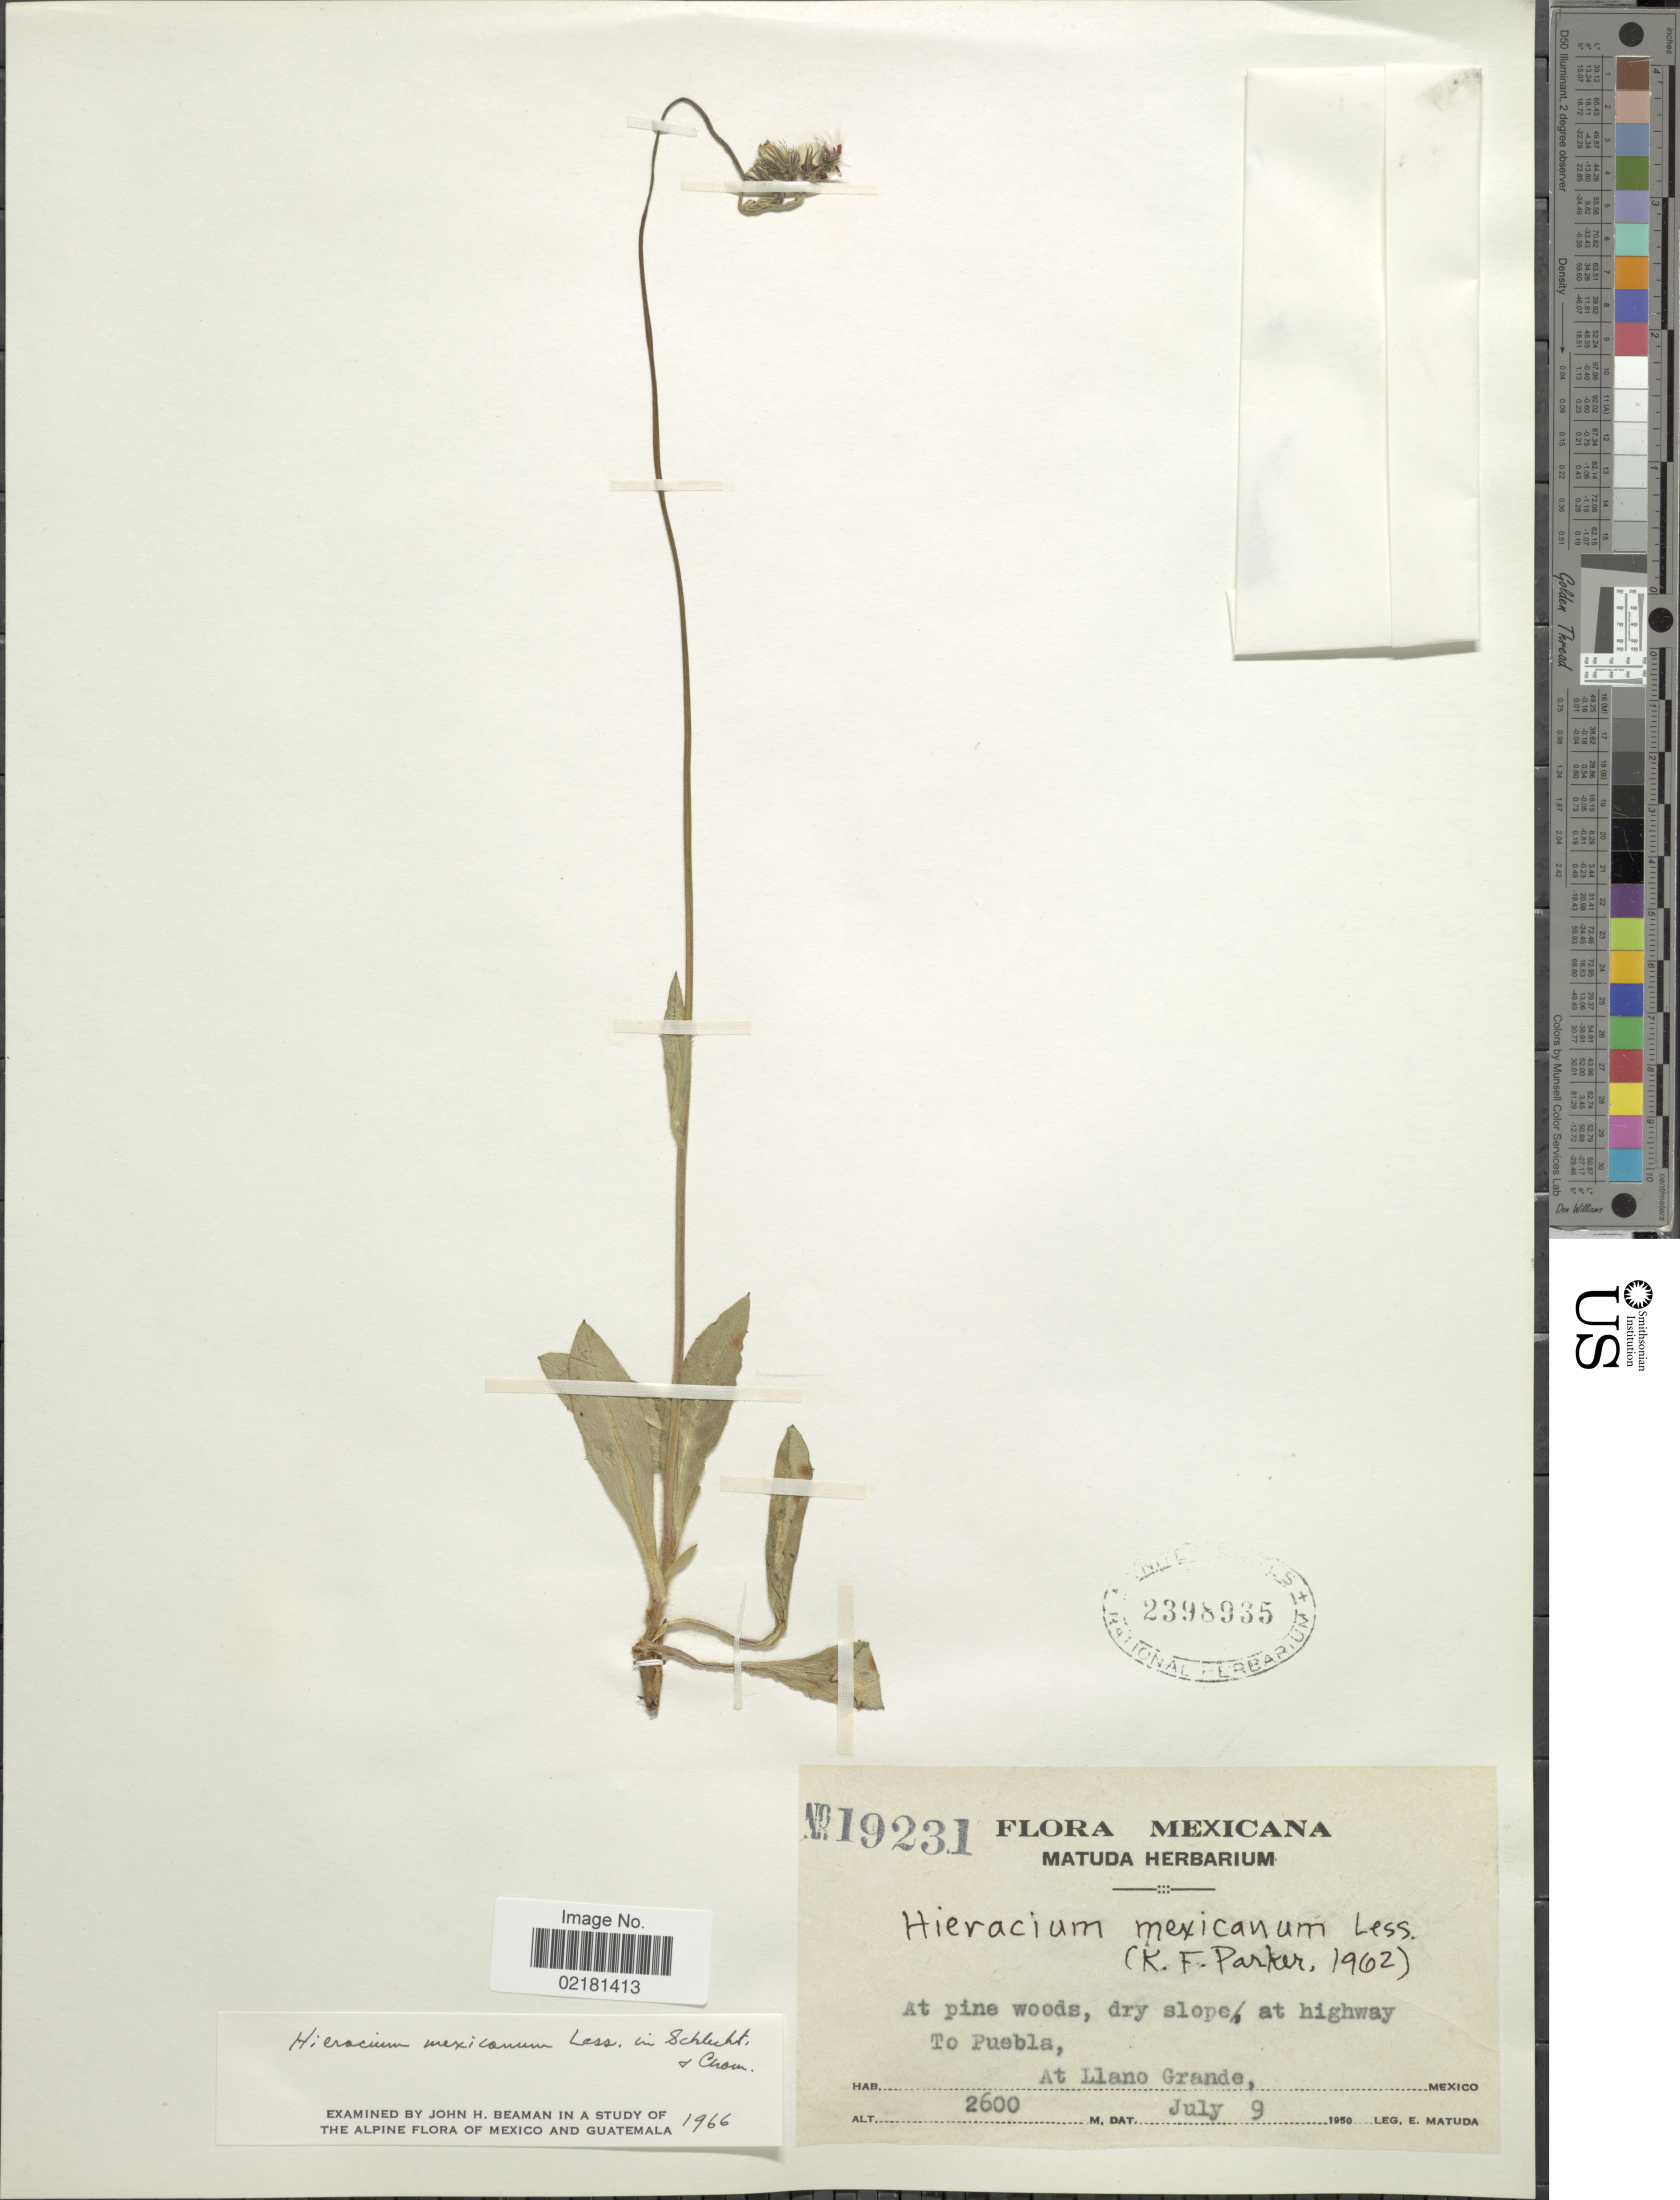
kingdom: Plantae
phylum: Tracheophyta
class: Magnoliopsida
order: Asterales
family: Asteraceae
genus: Hieracium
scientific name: Hieracium mexicanum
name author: Less.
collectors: E. Matuda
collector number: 19231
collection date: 1950-07-09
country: Mexico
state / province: Puebla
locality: Dry slope at highway to Puebla, at Llano Grande.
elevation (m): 2600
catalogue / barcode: US 2398935